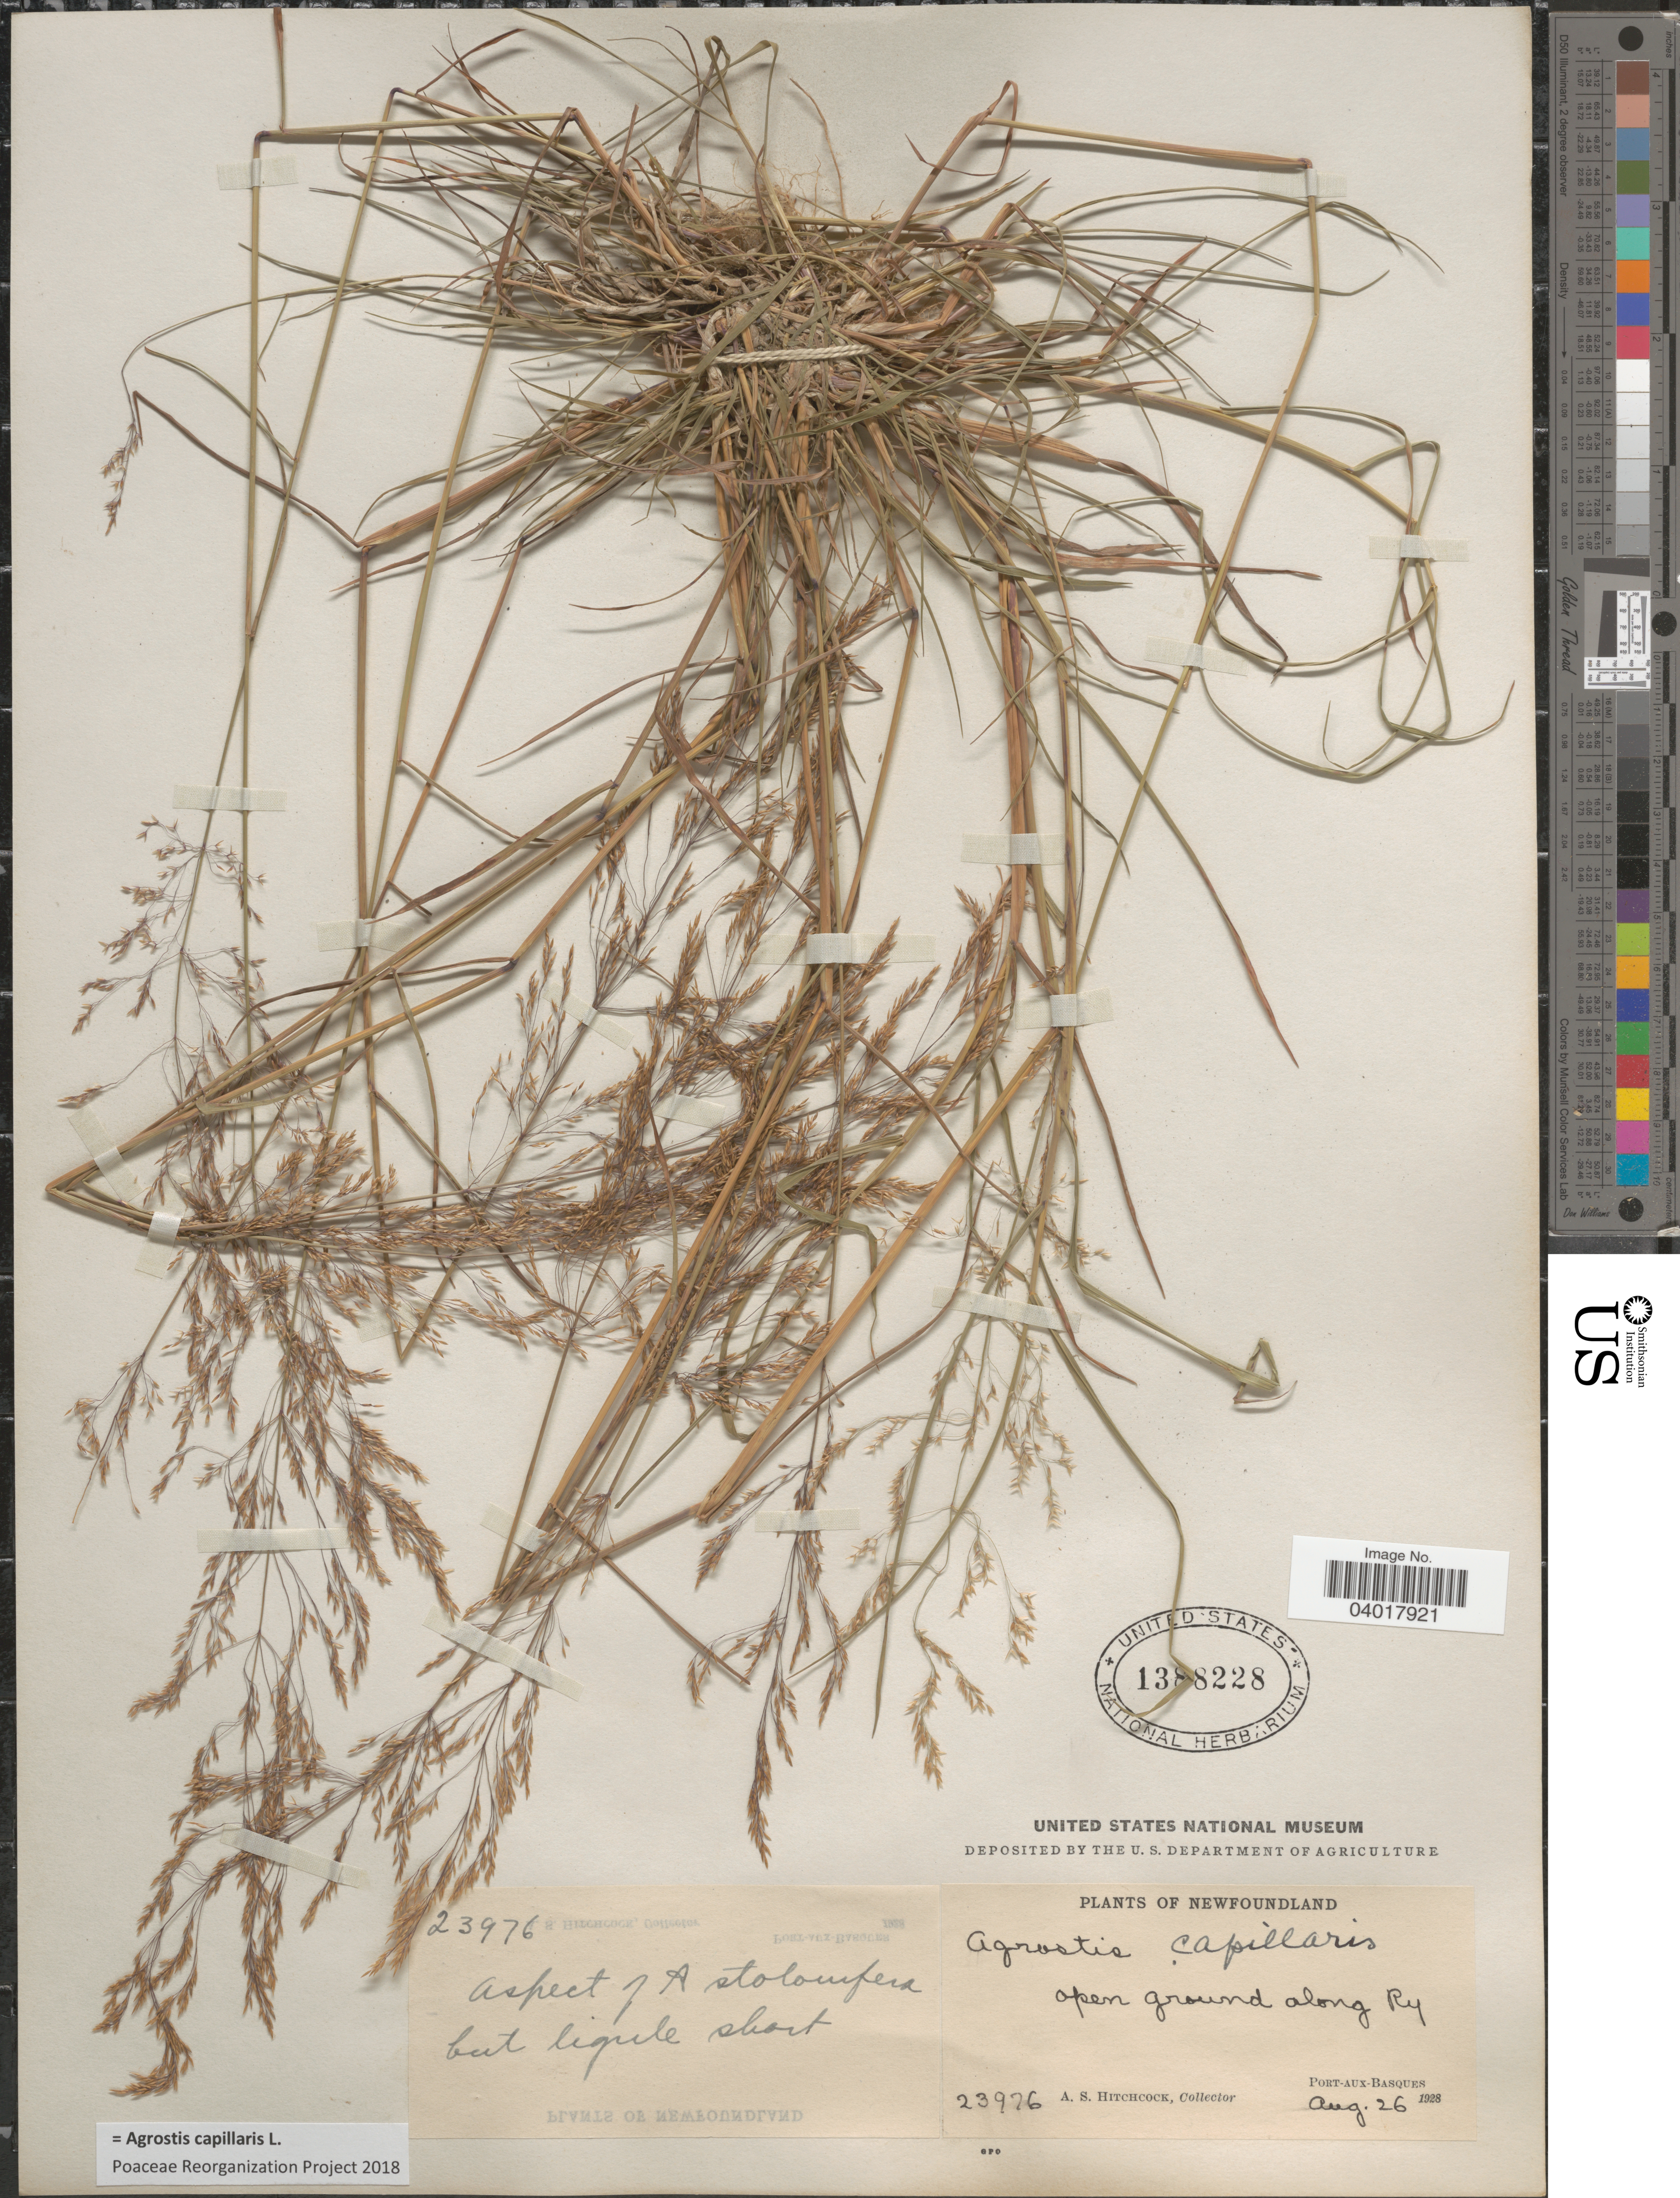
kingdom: Plantae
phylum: Tracheophyta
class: Liliopsida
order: Poales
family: Poaceae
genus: Agrostis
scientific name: Agrostis capillaris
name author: L.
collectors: A. S. Hitchcock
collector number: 23976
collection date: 1928-08-26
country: Canada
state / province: Newfoundland and Labrador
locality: Open ground along Ry. Port-Aux-Basques.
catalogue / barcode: US 1388228